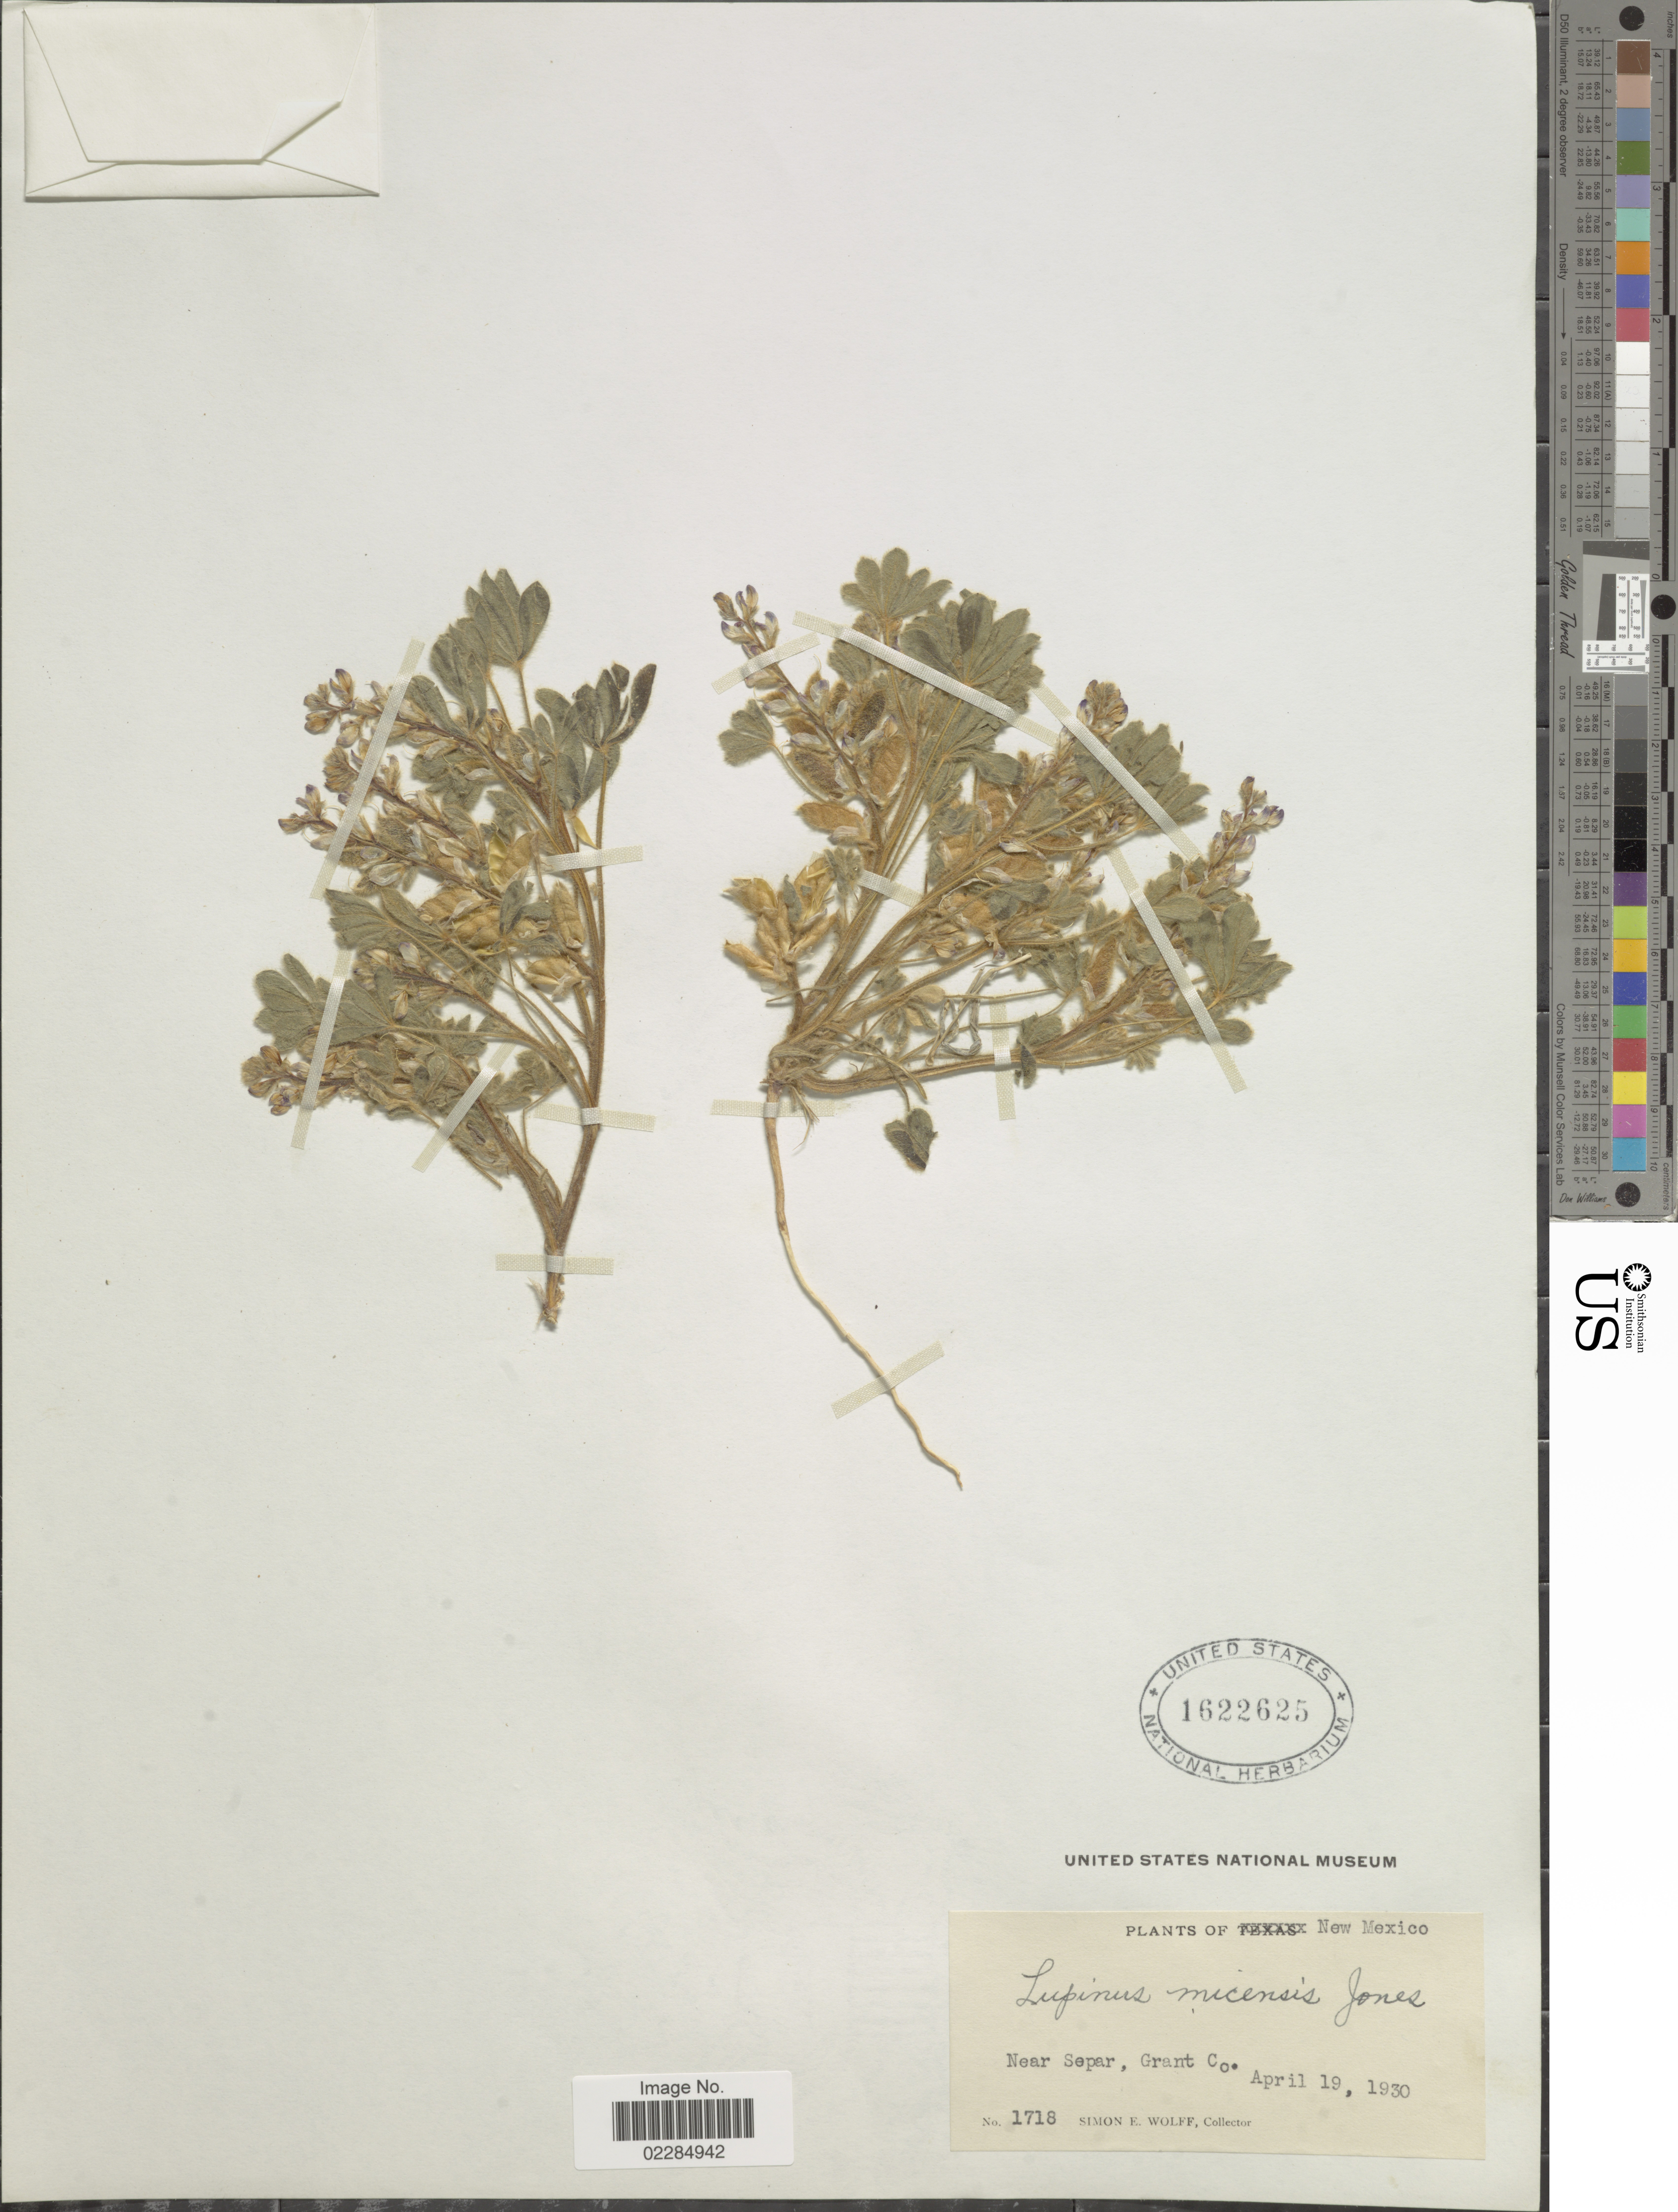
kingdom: Plantae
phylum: Tracheophyta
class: Magnoliopsida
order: Fabales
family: Fabaceae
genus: Lupinus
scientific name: Lupinus concinnus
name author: J. Agardh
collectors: S. E. Wolff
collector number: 1718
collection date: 1930-04-19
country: United States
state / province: New Mexico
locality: Near Separ, Grant Co.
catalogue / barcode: US 1622625